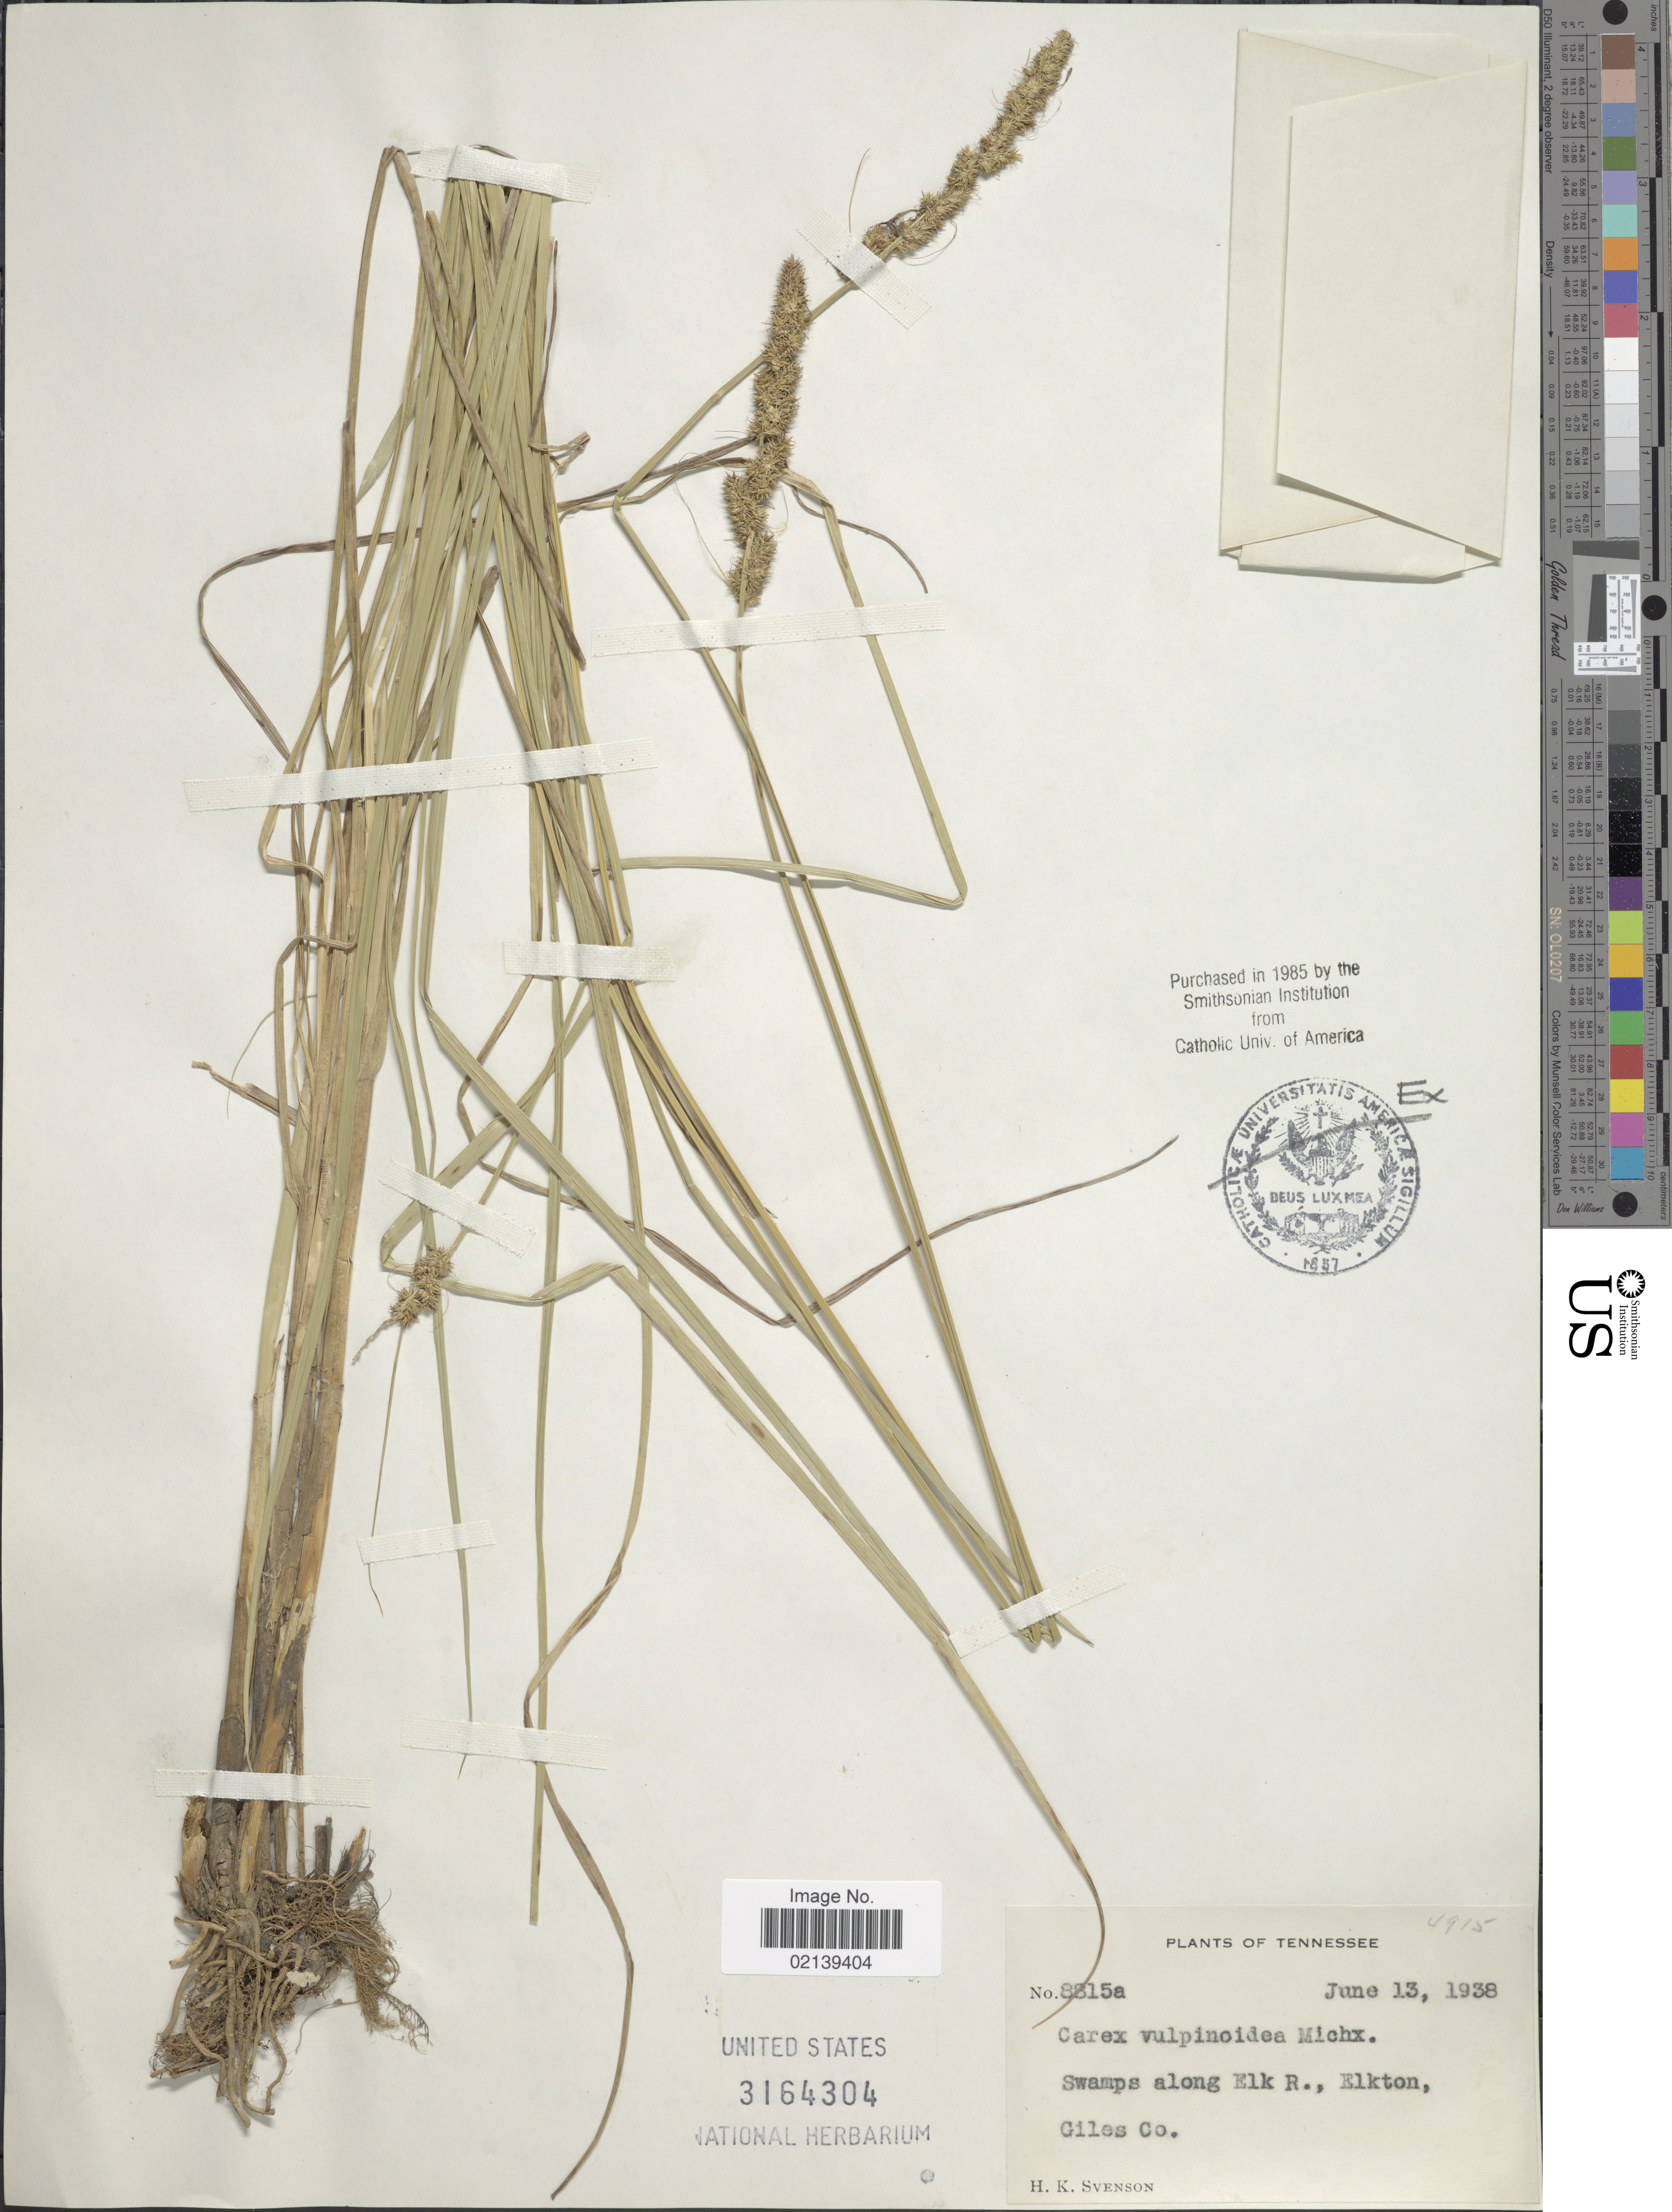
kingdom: Plantae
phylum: Tracheophyta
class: Liliopsida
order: Poales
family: Cyperaceae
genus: Carex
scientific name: Carex vulpinoidea Michx.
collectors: H. K. Svenson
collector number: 8815a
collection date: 1938-06-13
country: United States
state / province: Tennessee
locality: Swamps along Elk R., Elkton, Giles Co.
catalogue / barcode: US 3164304